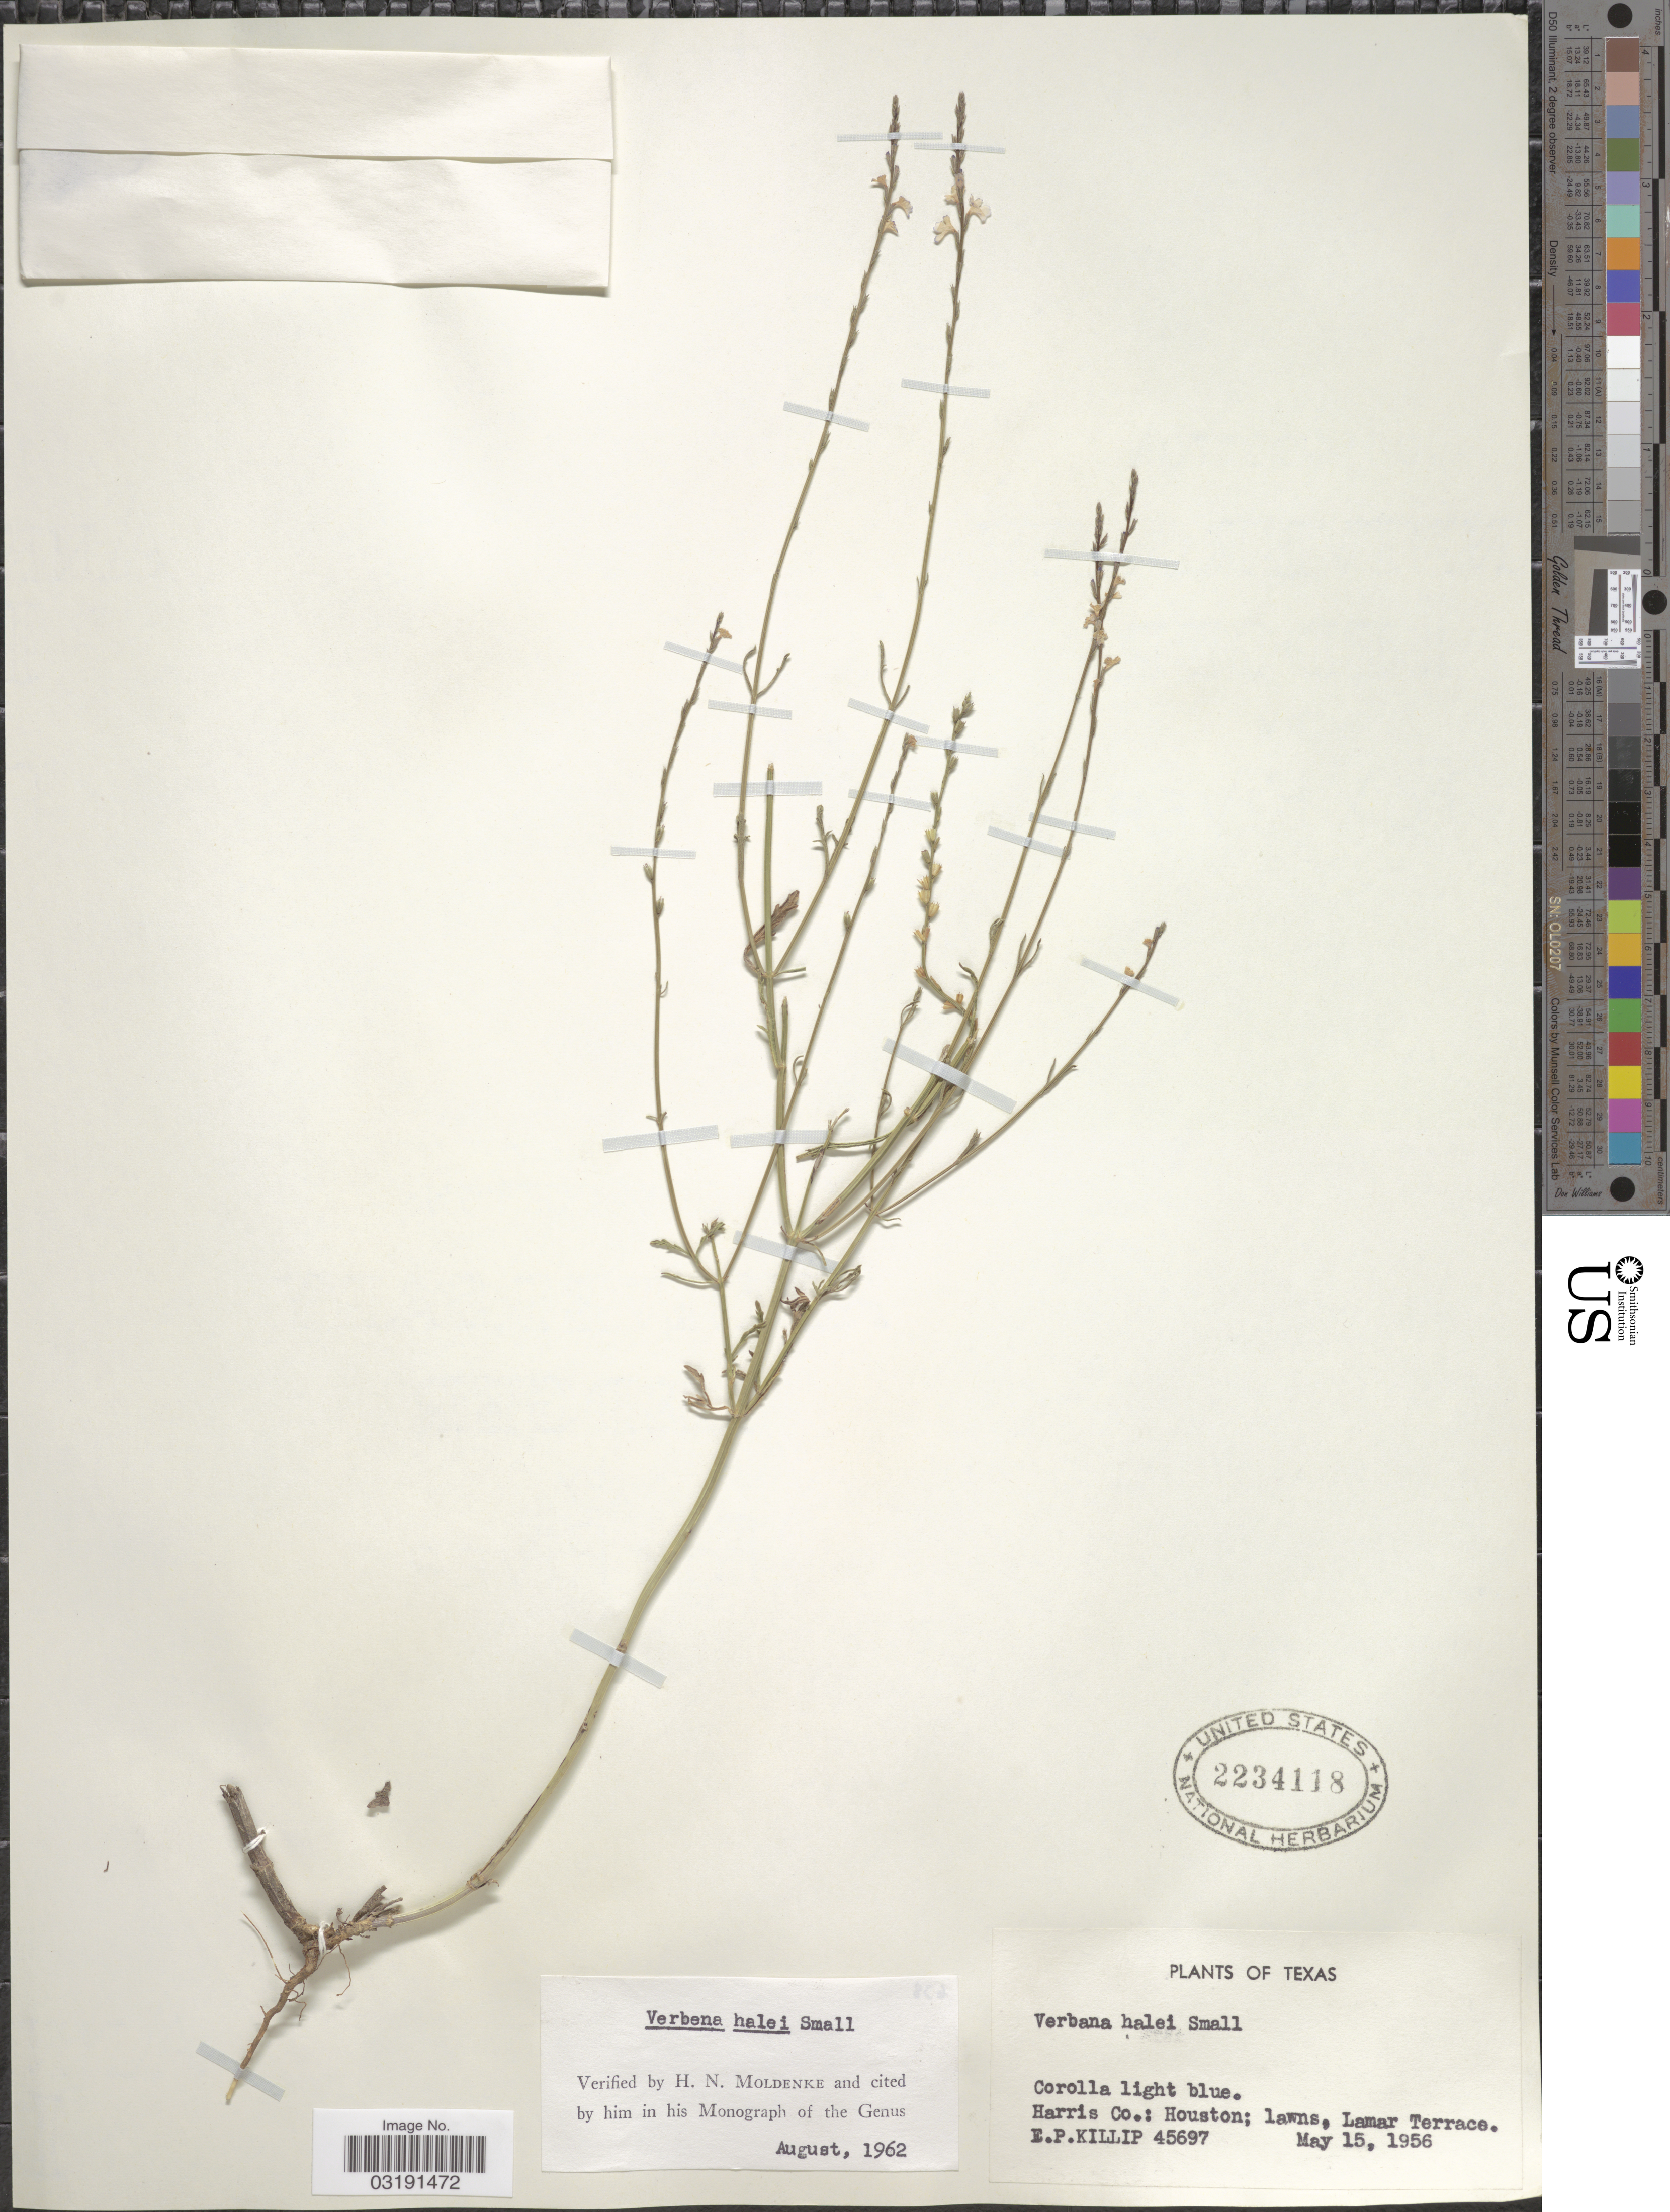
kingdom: Plantae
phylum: Tracheophyta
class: Magnoliopsida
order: Lamiales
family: Verbenaceae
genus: Verbena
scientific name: Verbena halei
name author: Small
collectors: E. P. Killip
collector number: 45697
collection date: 1956-05-15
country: United States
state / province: Texas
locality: Harris Co.: Houston; lawns, Lamar Terrace.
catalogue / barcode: US 2234118